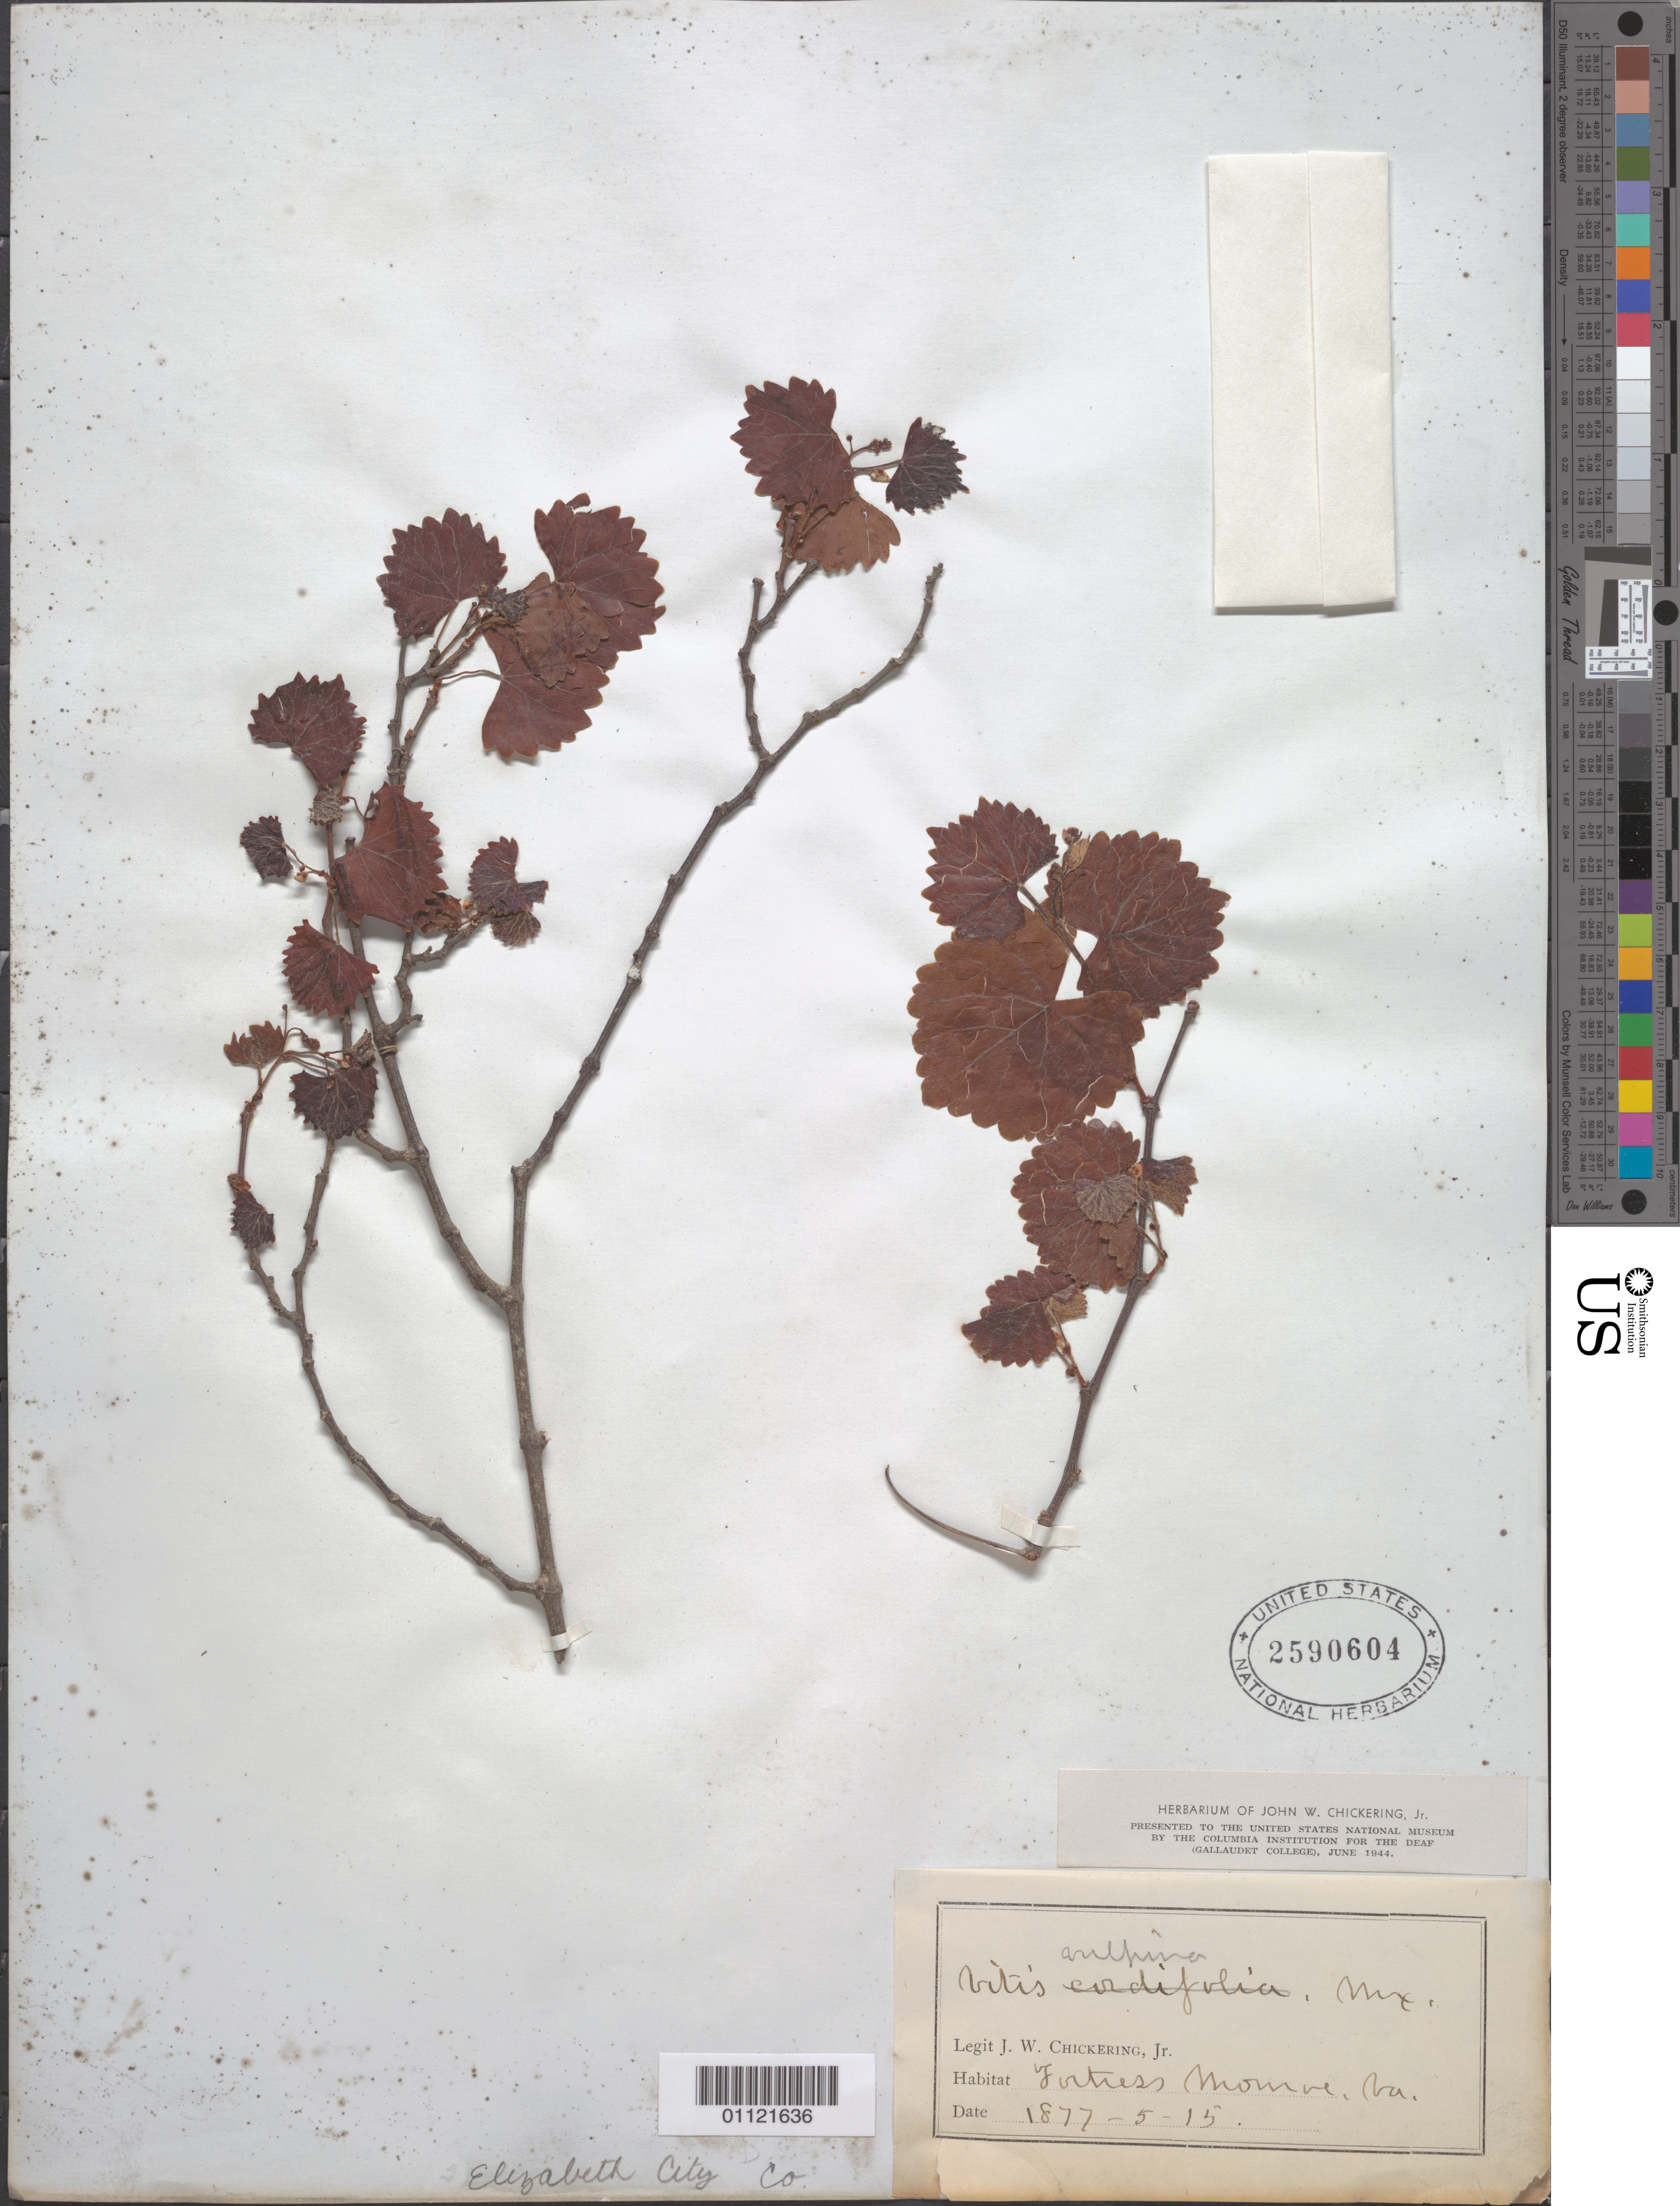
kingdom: Plantae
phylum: Tracheophyta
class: Magnoliopsida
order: Vitales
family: Vitaceae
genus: Vitis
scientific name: Vitis vulpina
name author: L.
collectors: J. W. Chickering Jr.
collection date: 1877-05-15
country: United States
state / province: Virginia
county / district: City of Hampton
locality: Fortress Monroe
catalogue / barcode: US 2590604